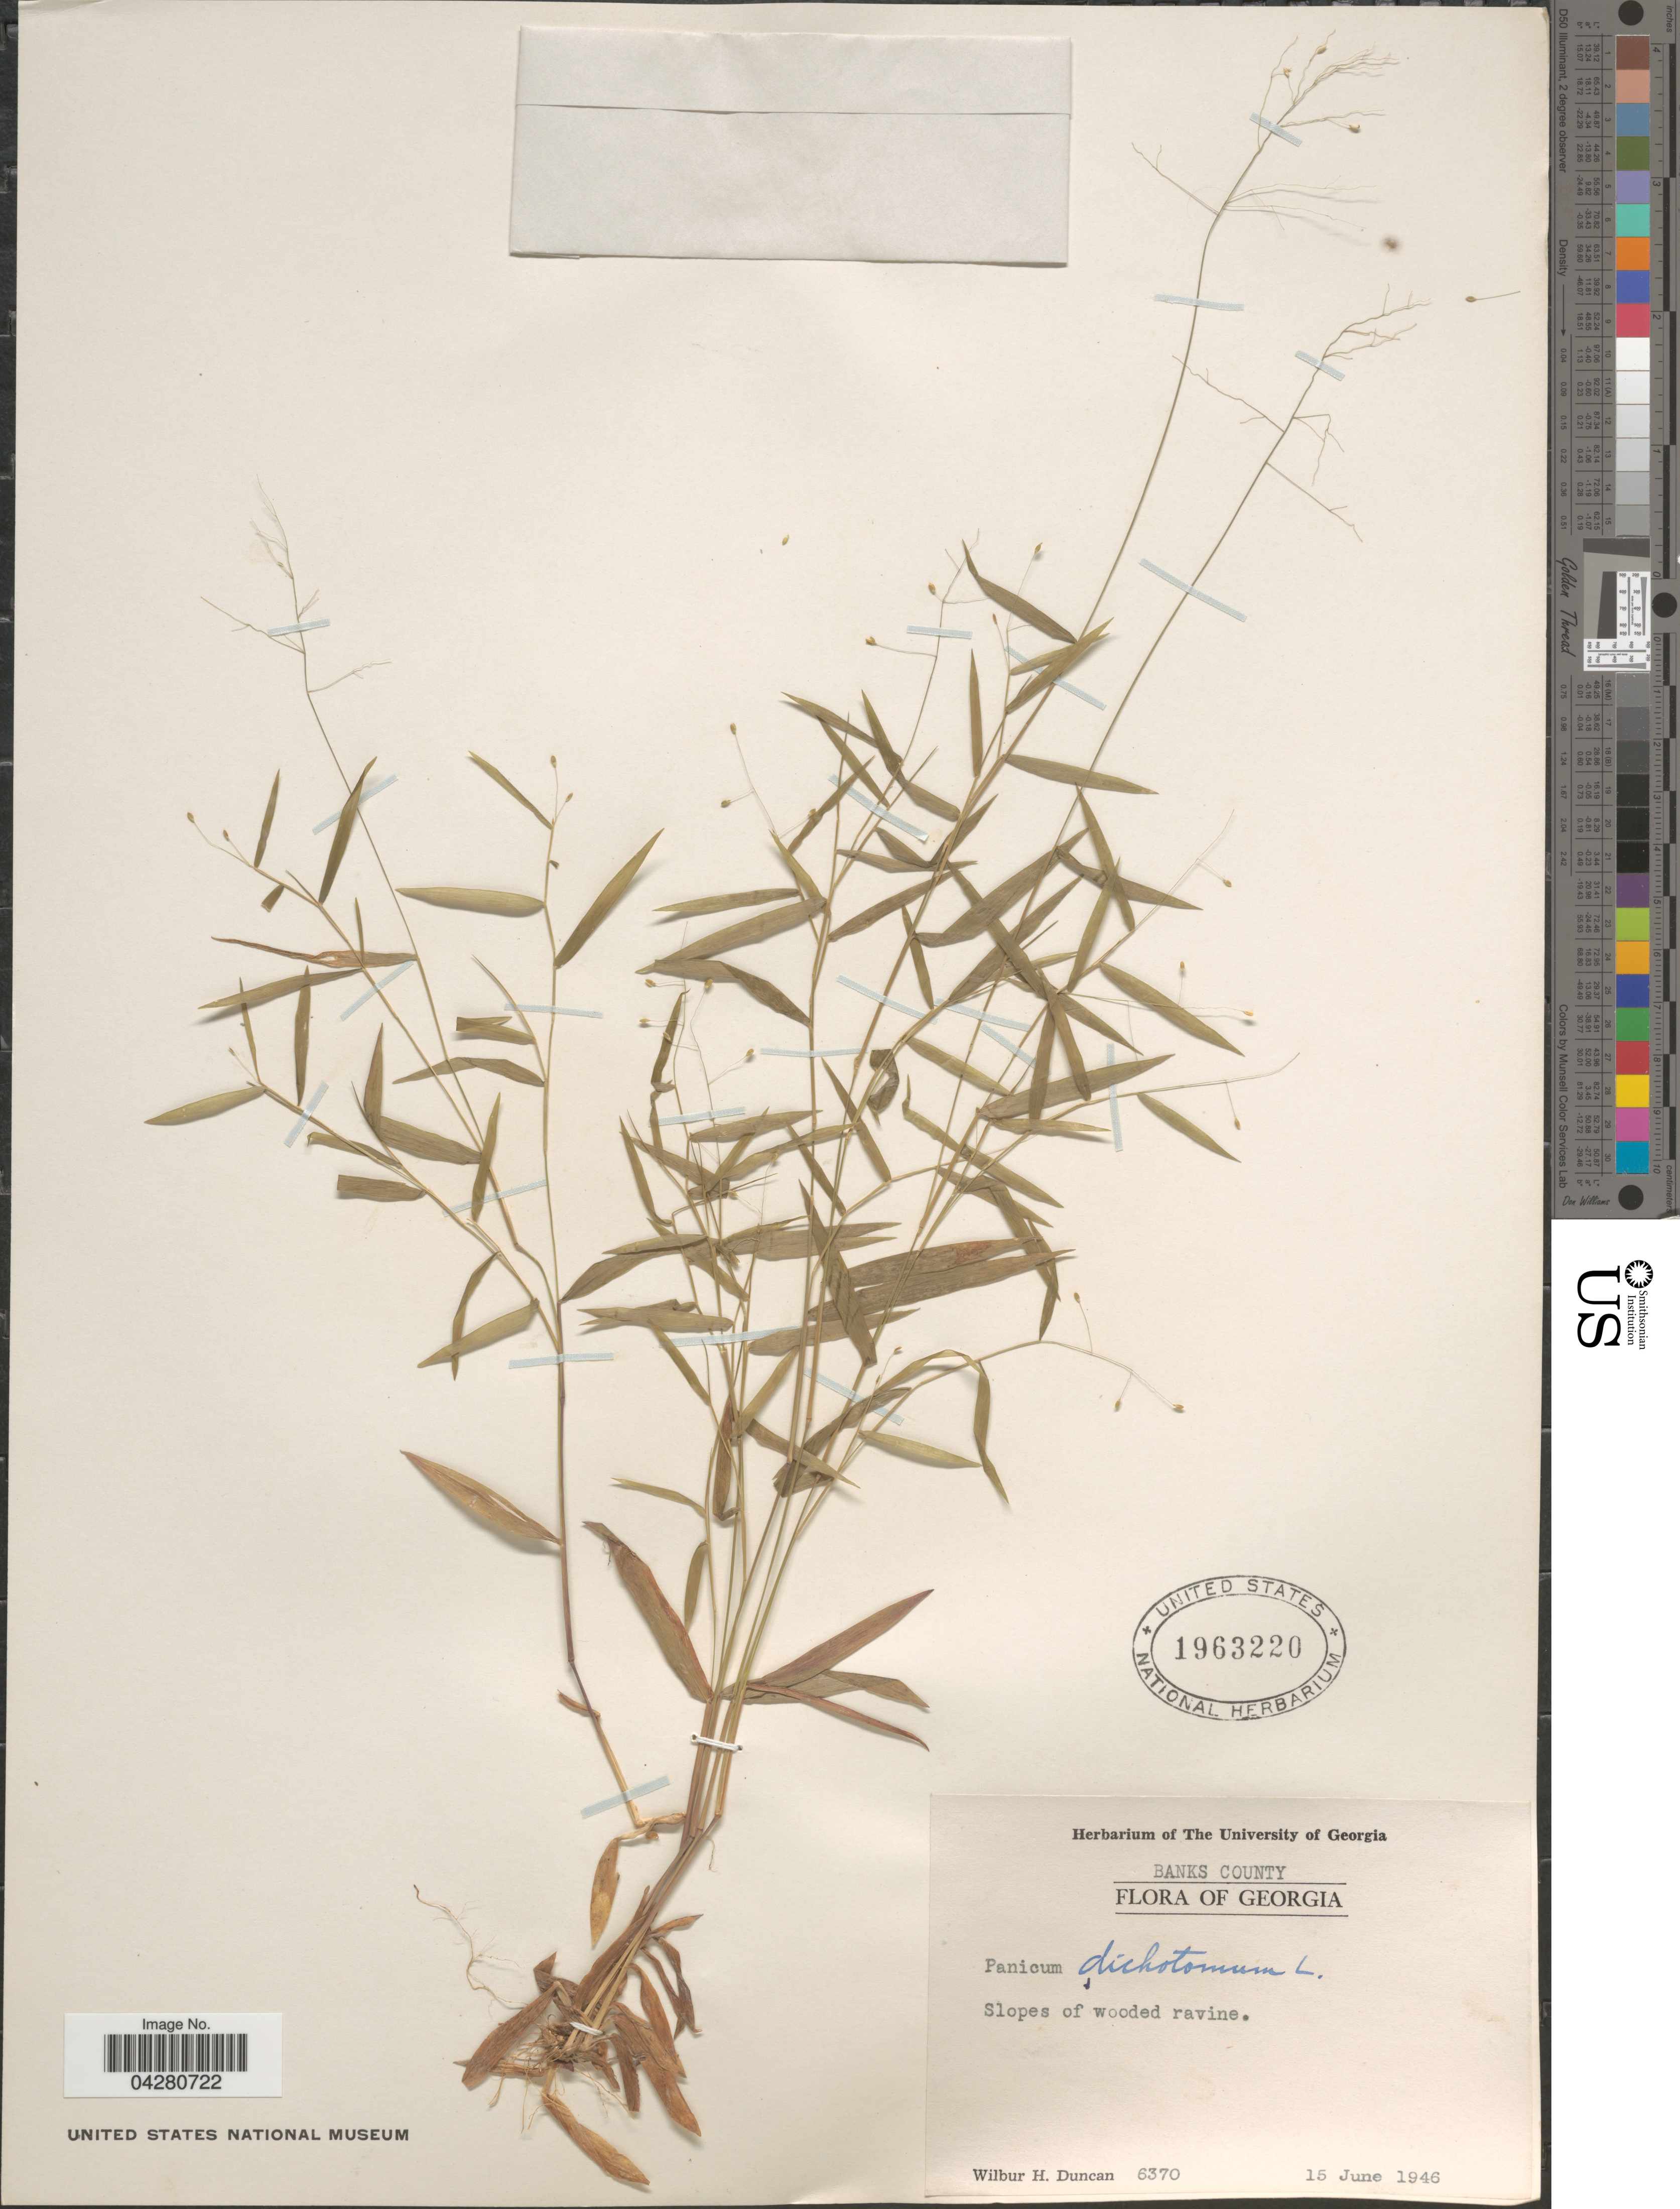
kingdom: Plantae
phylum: Tracheophyta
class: Liliopsida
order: Poales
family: Poaceae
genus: Dichanthelium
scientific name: Dichanthelium dichotomum var. dichotomum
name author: (L.) Gould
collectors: W. H. Duncan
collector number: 6370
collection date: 1946-06-15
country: United States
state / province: Georgia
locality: Banks County. Slopes of wooded ravine.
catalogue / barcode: US 1963220